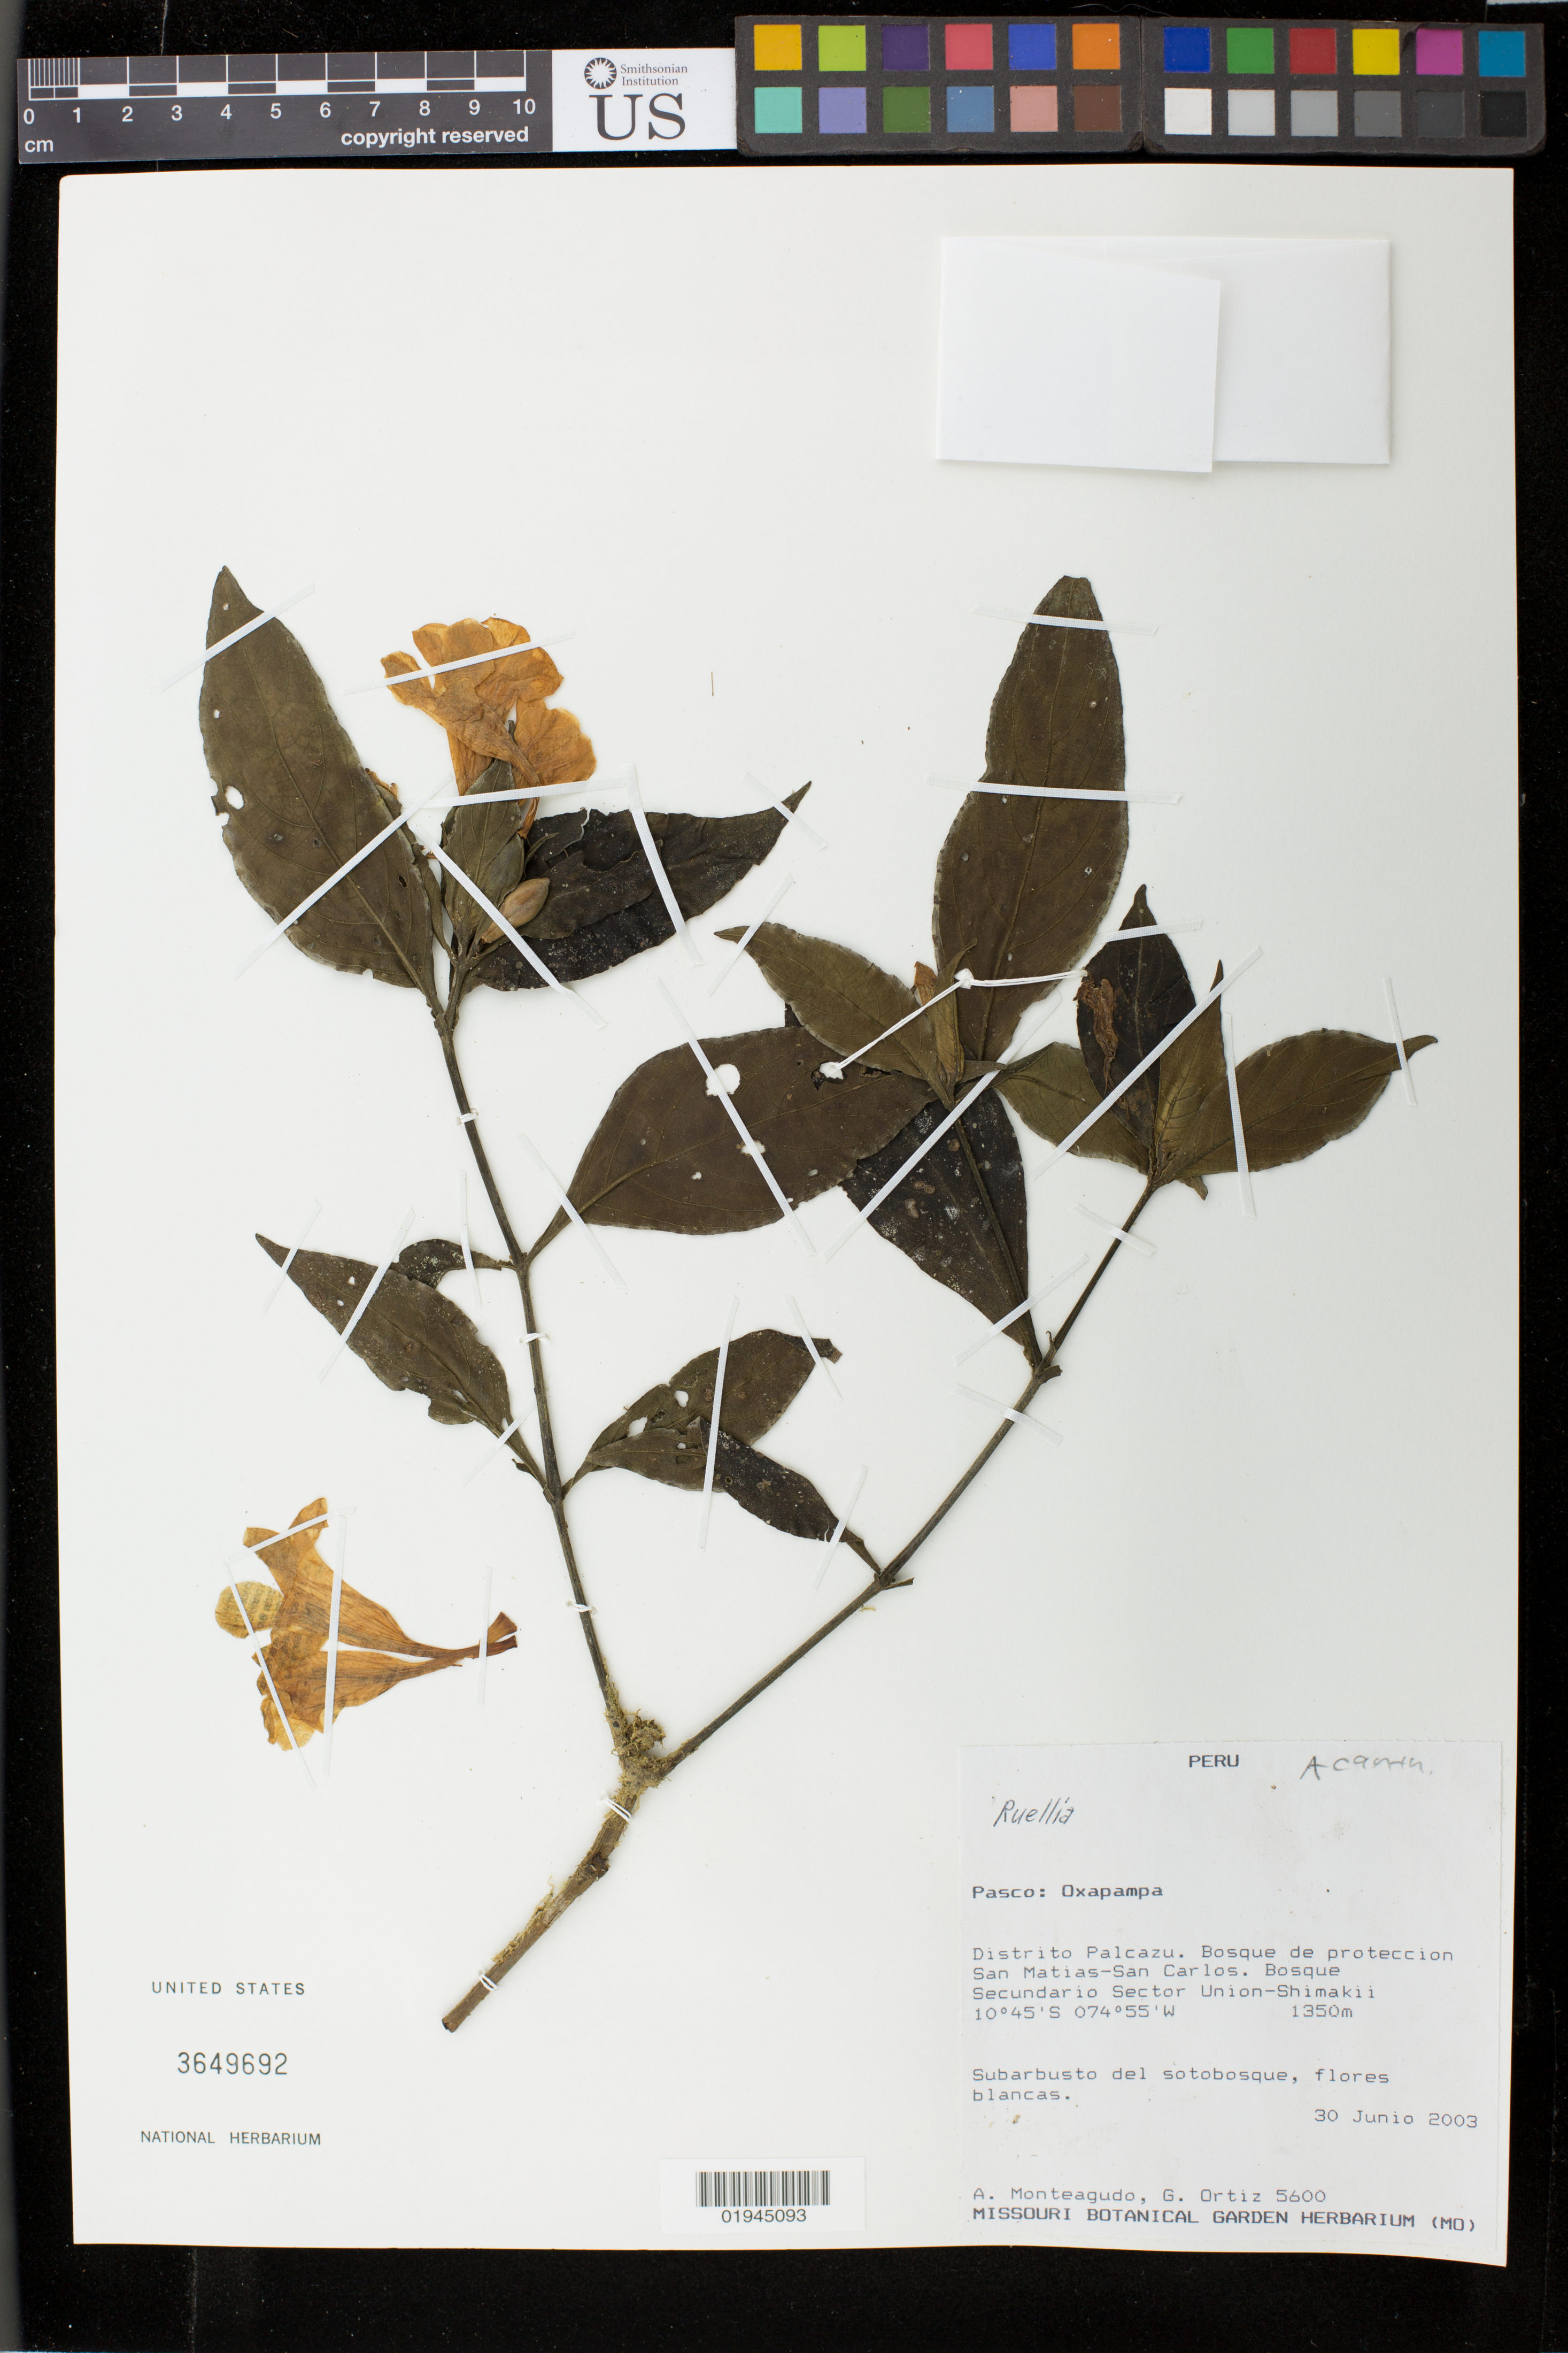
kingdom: Plantae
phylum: Tracheophyta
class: Magnoliopsida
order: Lamiales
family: Acanthaceae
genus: Ruellia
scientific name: Ruellia sp.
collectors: A. Monteagudo & G. Ortiz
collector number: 5600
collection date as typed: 30 Jun 2003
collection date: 2003-06-30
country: Peru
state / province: Pasco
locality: Pasco: Oxapampa. Distrito Palcazu, Bosque de proteccion San Matias-San Carlos. Bosque secundario Sector Union-Shimakii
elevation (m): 1350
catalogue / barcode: US 3649692